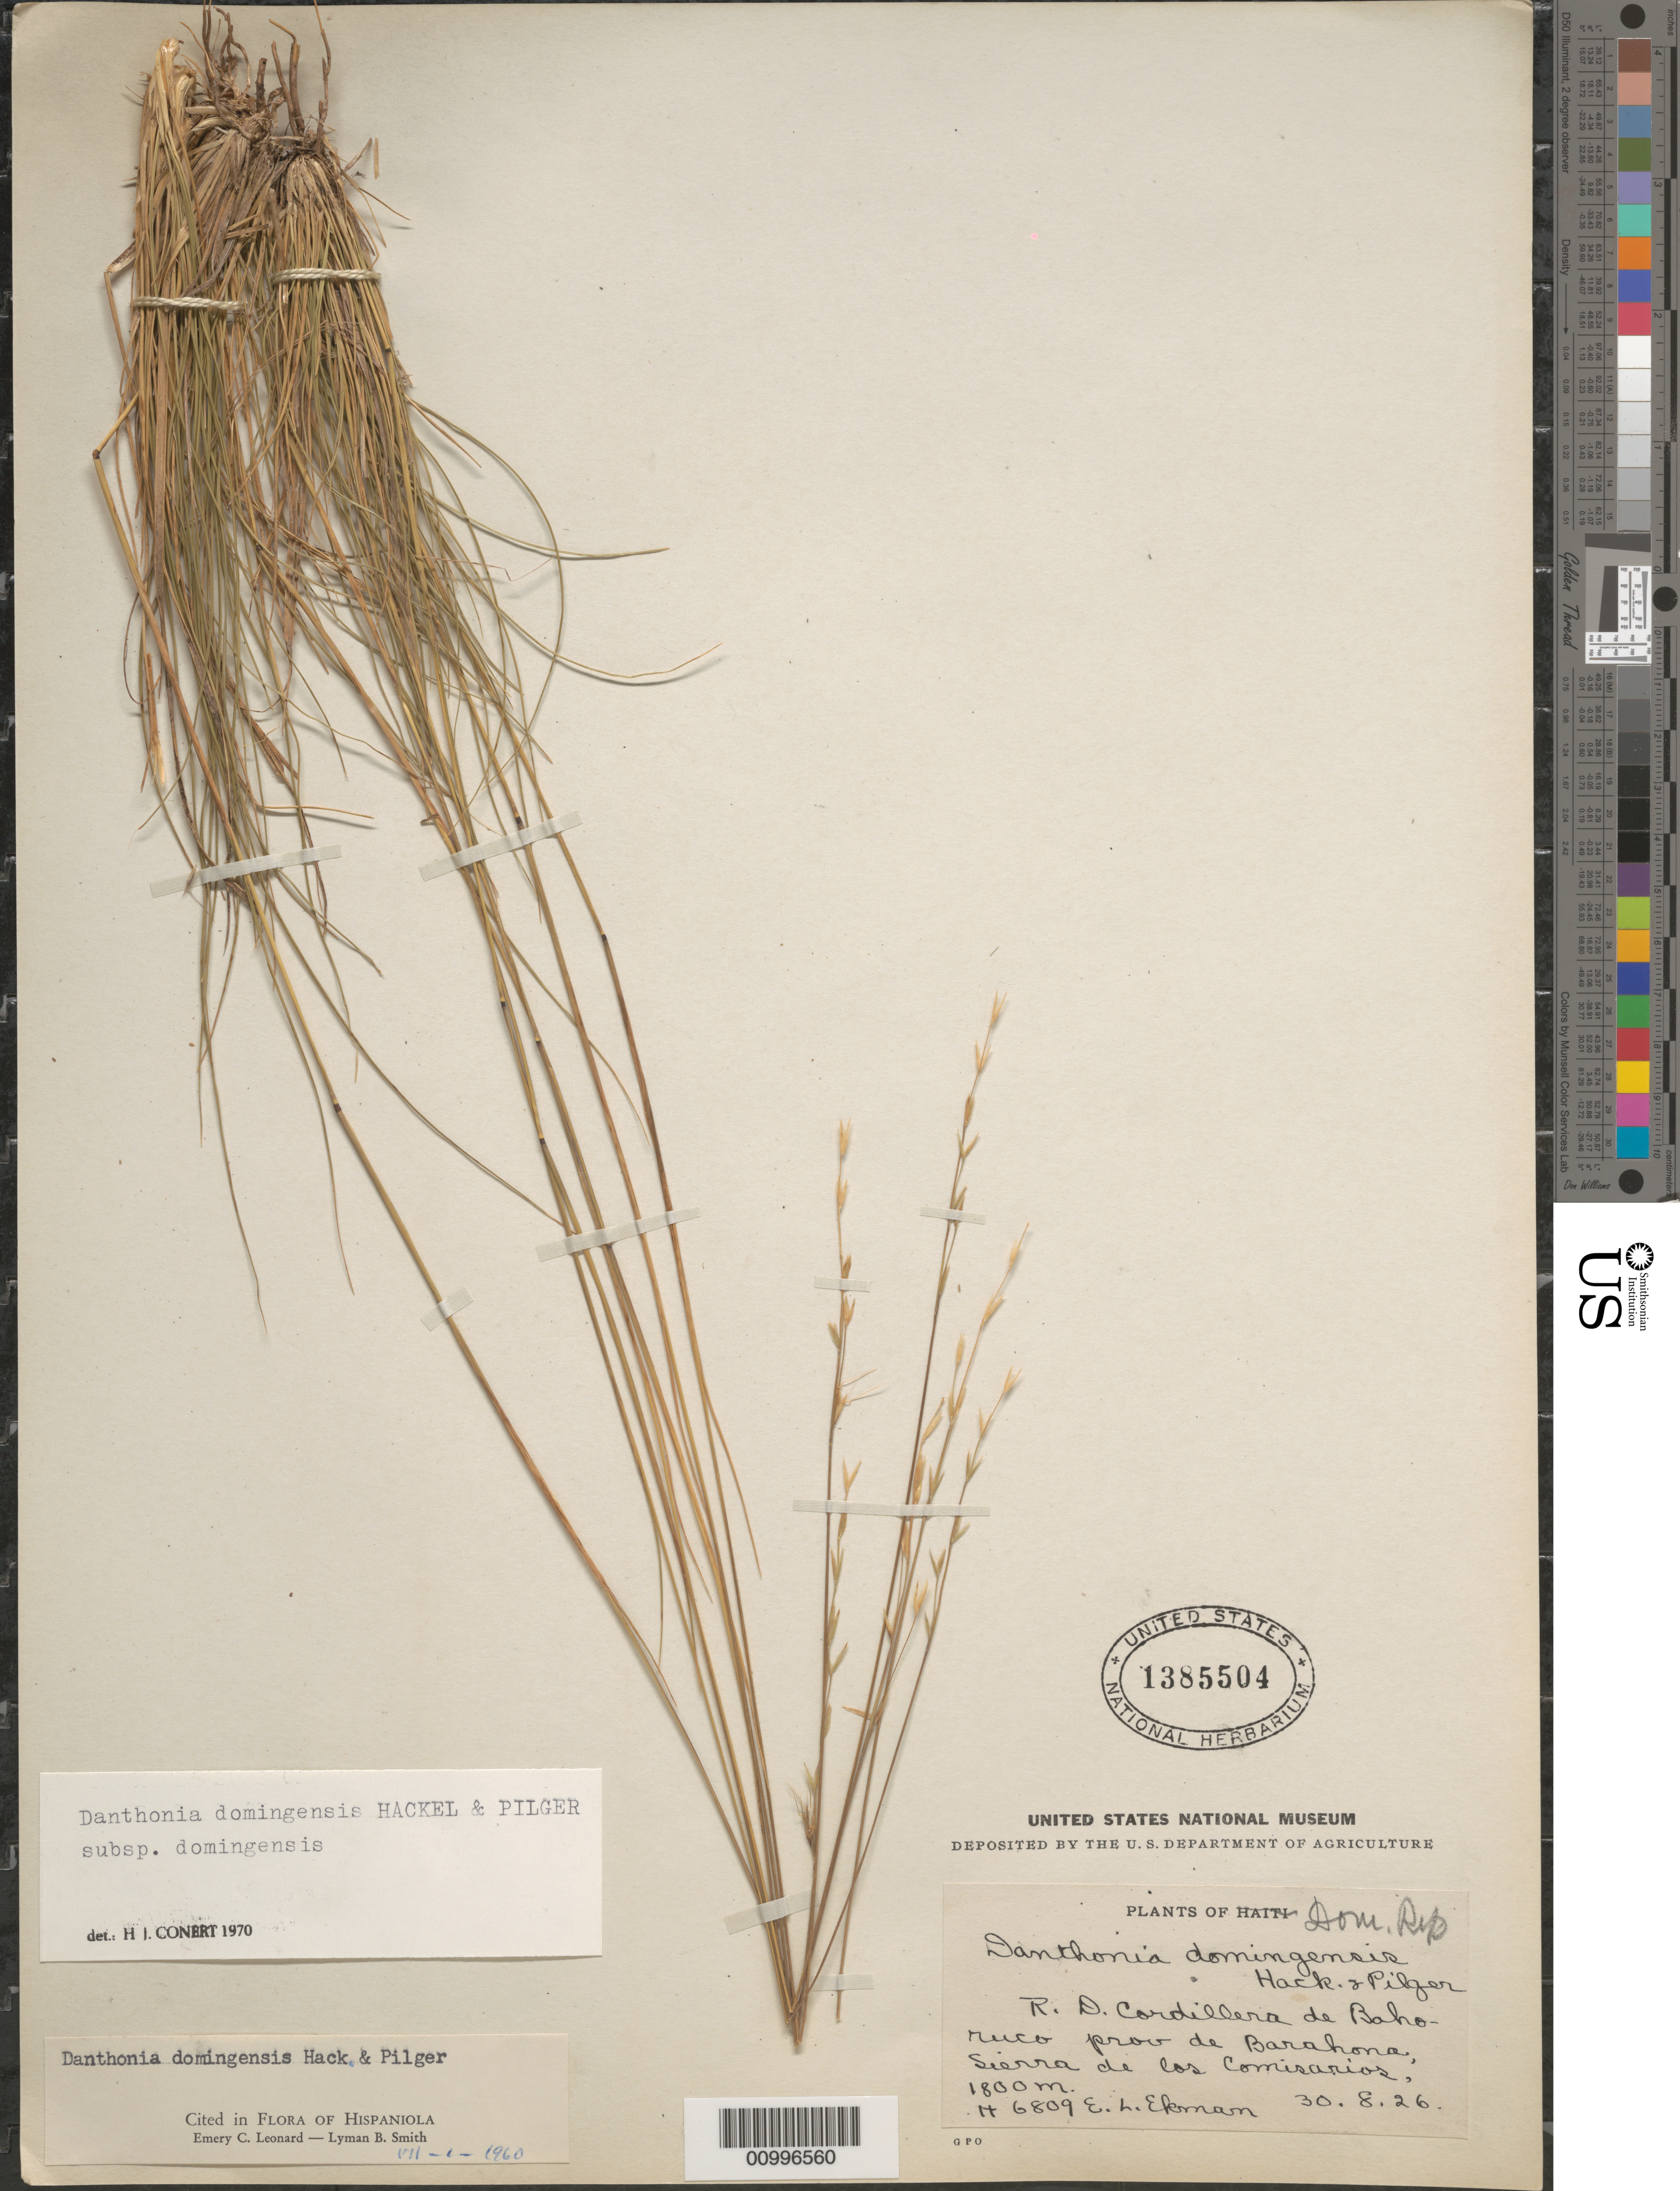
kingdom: Plantae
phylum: Tracheophyta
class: Liliopsida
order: Poales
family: Poaceae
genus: Danthonia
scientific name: Danthonia domingensis subsp. domingensis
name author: Hack. & Pilg.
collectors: E. L. Ekman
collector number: H 6809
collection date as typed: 30 Aug 1926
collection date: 1926-08-30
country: Dominican Republic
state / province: Barahona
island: Hispaniola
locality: Cordillera de Bahoruca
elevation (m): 1800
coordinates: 0 N, 0 E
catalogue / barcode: US 1385504